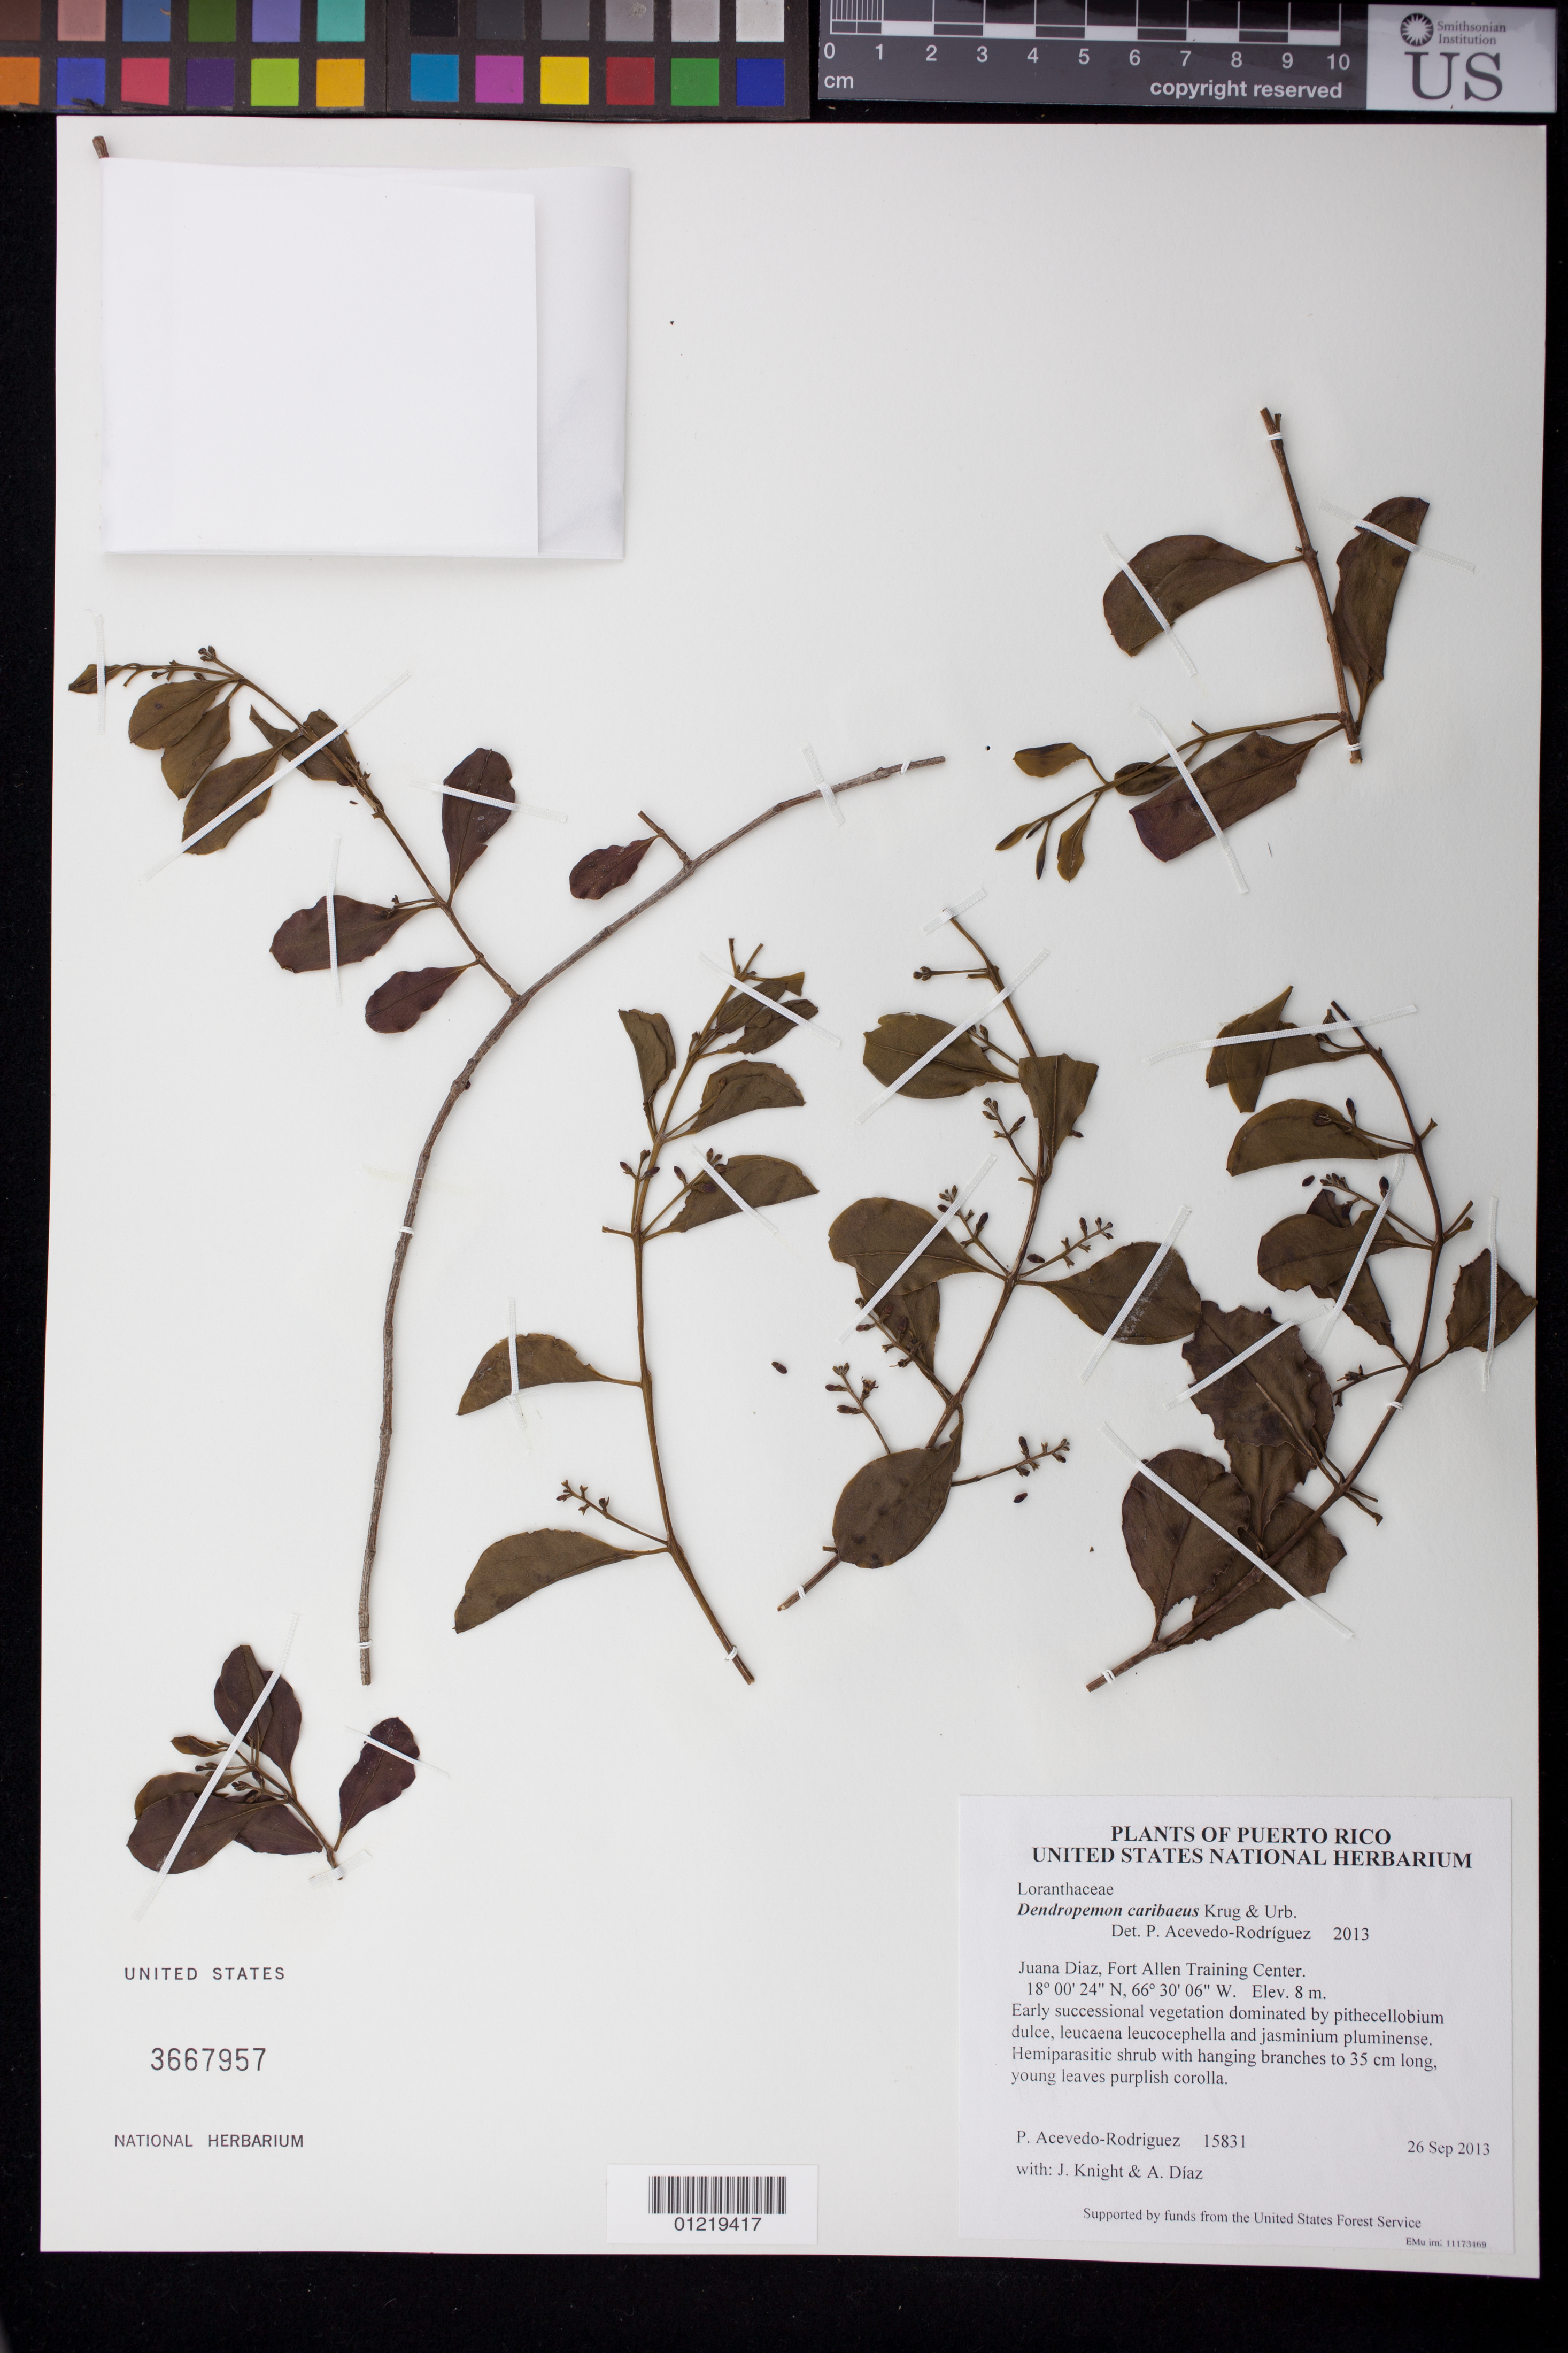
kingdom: Plantae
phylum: Tracheophyta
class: Magnoliopsida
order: Santalales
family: Loranthaceae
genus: Dendropemon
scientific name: Dendropemon caribaeus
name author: Krug & Urb.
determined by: Acevedo-Rodríguez, P., (BOT), Smithsonian Institution - National Museum of Natural History (UNITED STATES)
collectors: P. Acevedo-Rodr., J. Knight & A. Díaz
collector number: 15831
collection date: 2013-09-26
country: Puerto Rico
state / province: Juana Diaz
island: Puerto Rico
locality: Fort Allen Training Center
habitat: Early successional vegetation dominated by pithecellobium dulce, leucaena leucocephella and jasminium pluminense.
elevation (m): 8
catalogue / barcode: US 3667957